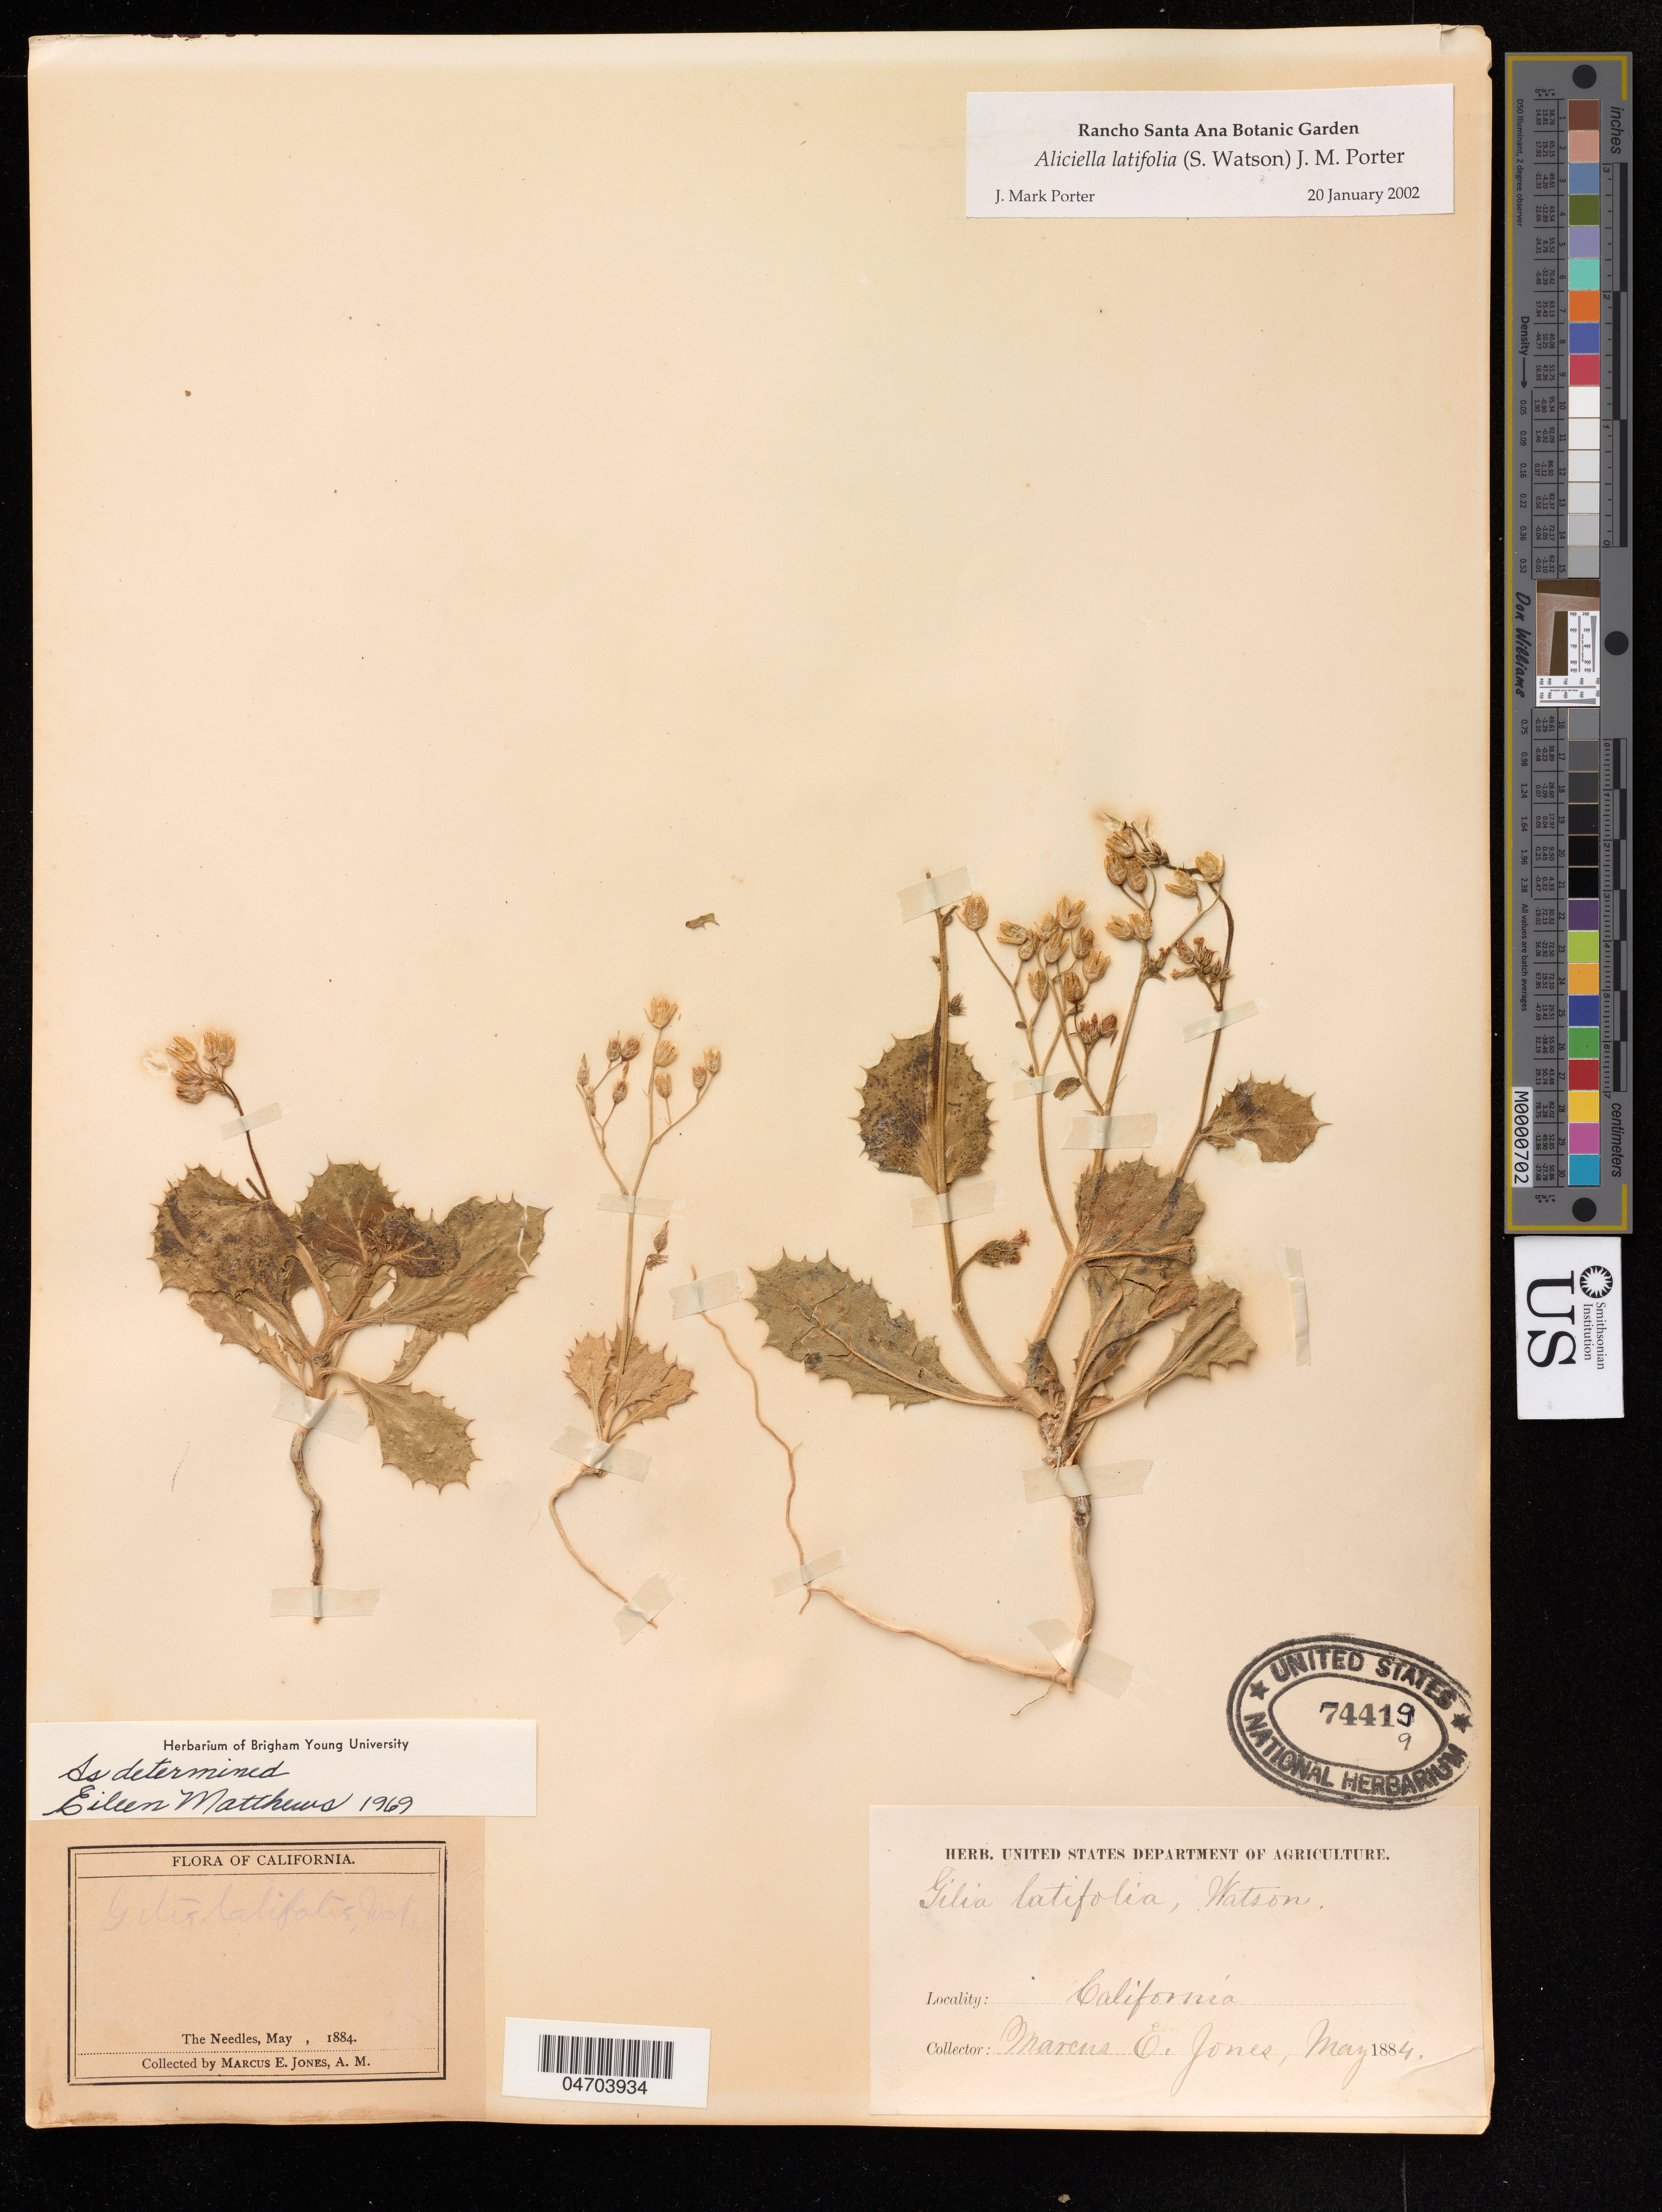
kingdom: Plantae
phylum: Tracheophyta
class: Magnoliopsida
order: Ericales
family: Polemoniaceae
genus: Gilia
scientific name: Gilia latifolia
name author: S. Watson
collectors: M. E. Jones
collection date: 1884-05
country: United States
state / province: California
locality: The Needles.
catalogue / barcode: US 74419